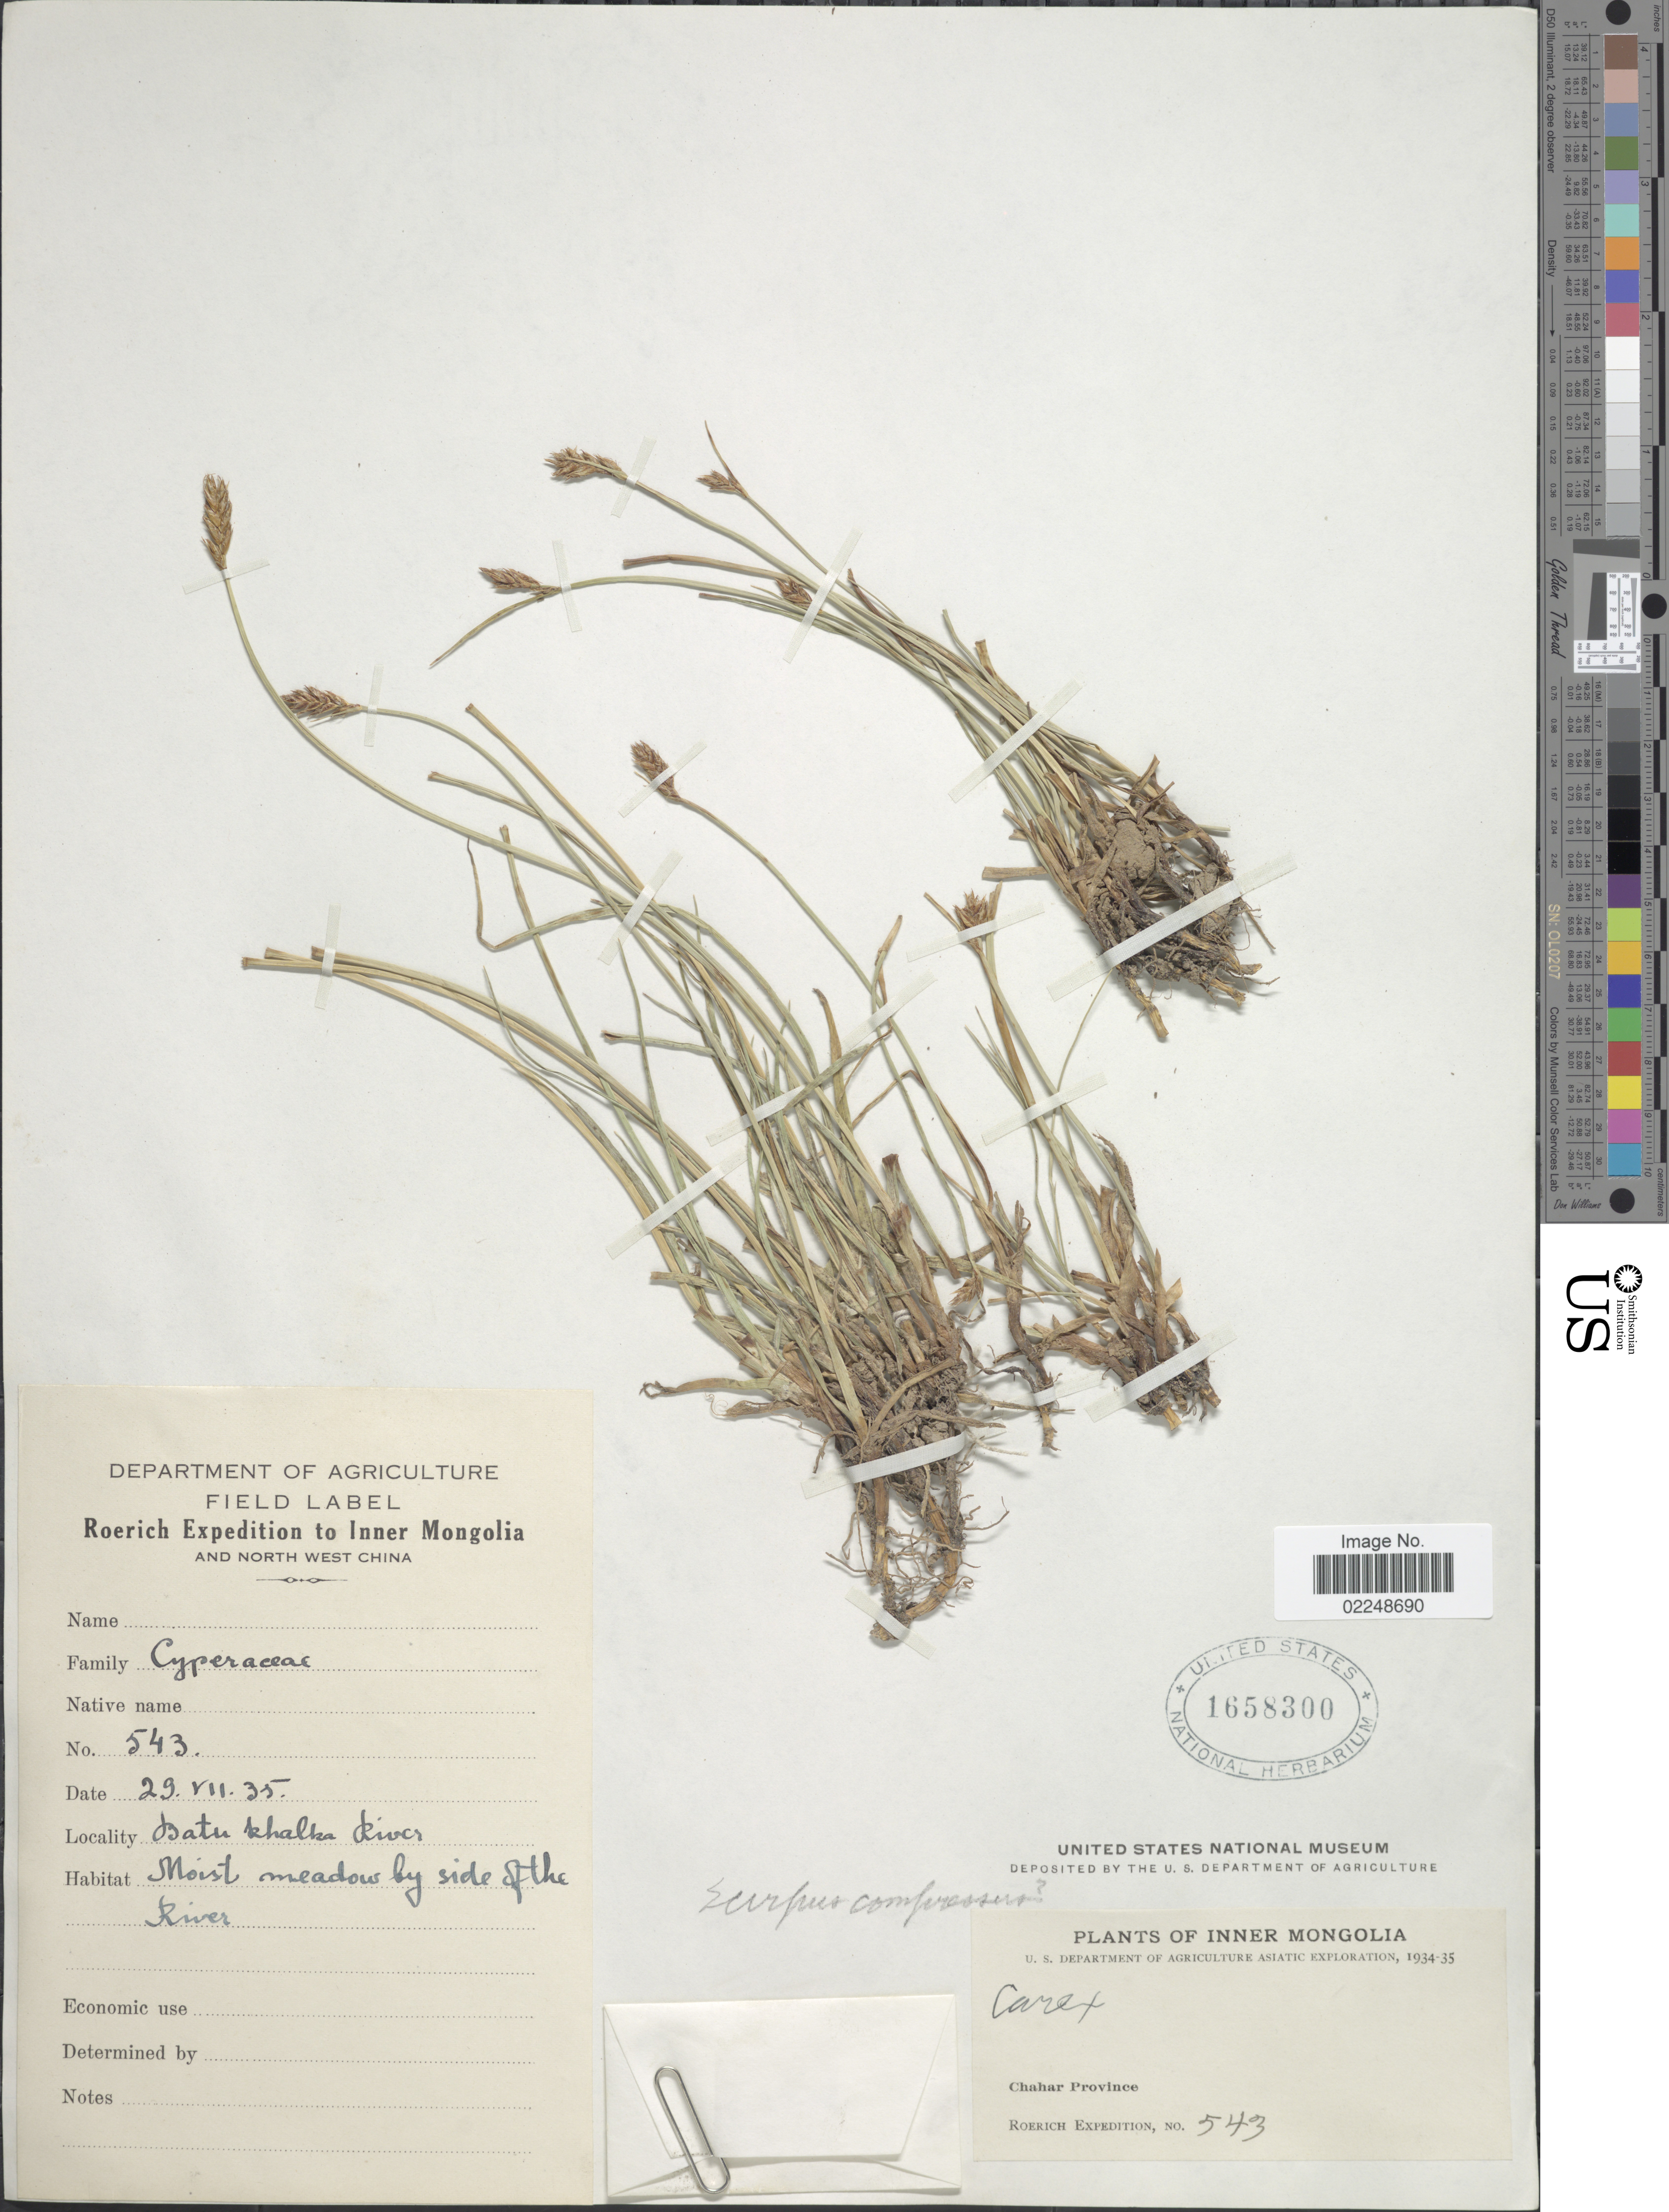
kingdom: Plantae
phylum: Tracheophyta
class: Liliopsida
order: Poales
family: Cyperaceae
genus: Blysmus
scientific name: Blysmus compressus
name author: (L.) Panzer ex Link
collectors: Roerich Expedition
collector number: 543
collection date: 1935-07-29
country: China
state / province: Nei Monggol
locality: Inner Mongolia and North West China, Chahar Province, Batu Khalka River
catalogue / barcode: US 1658300